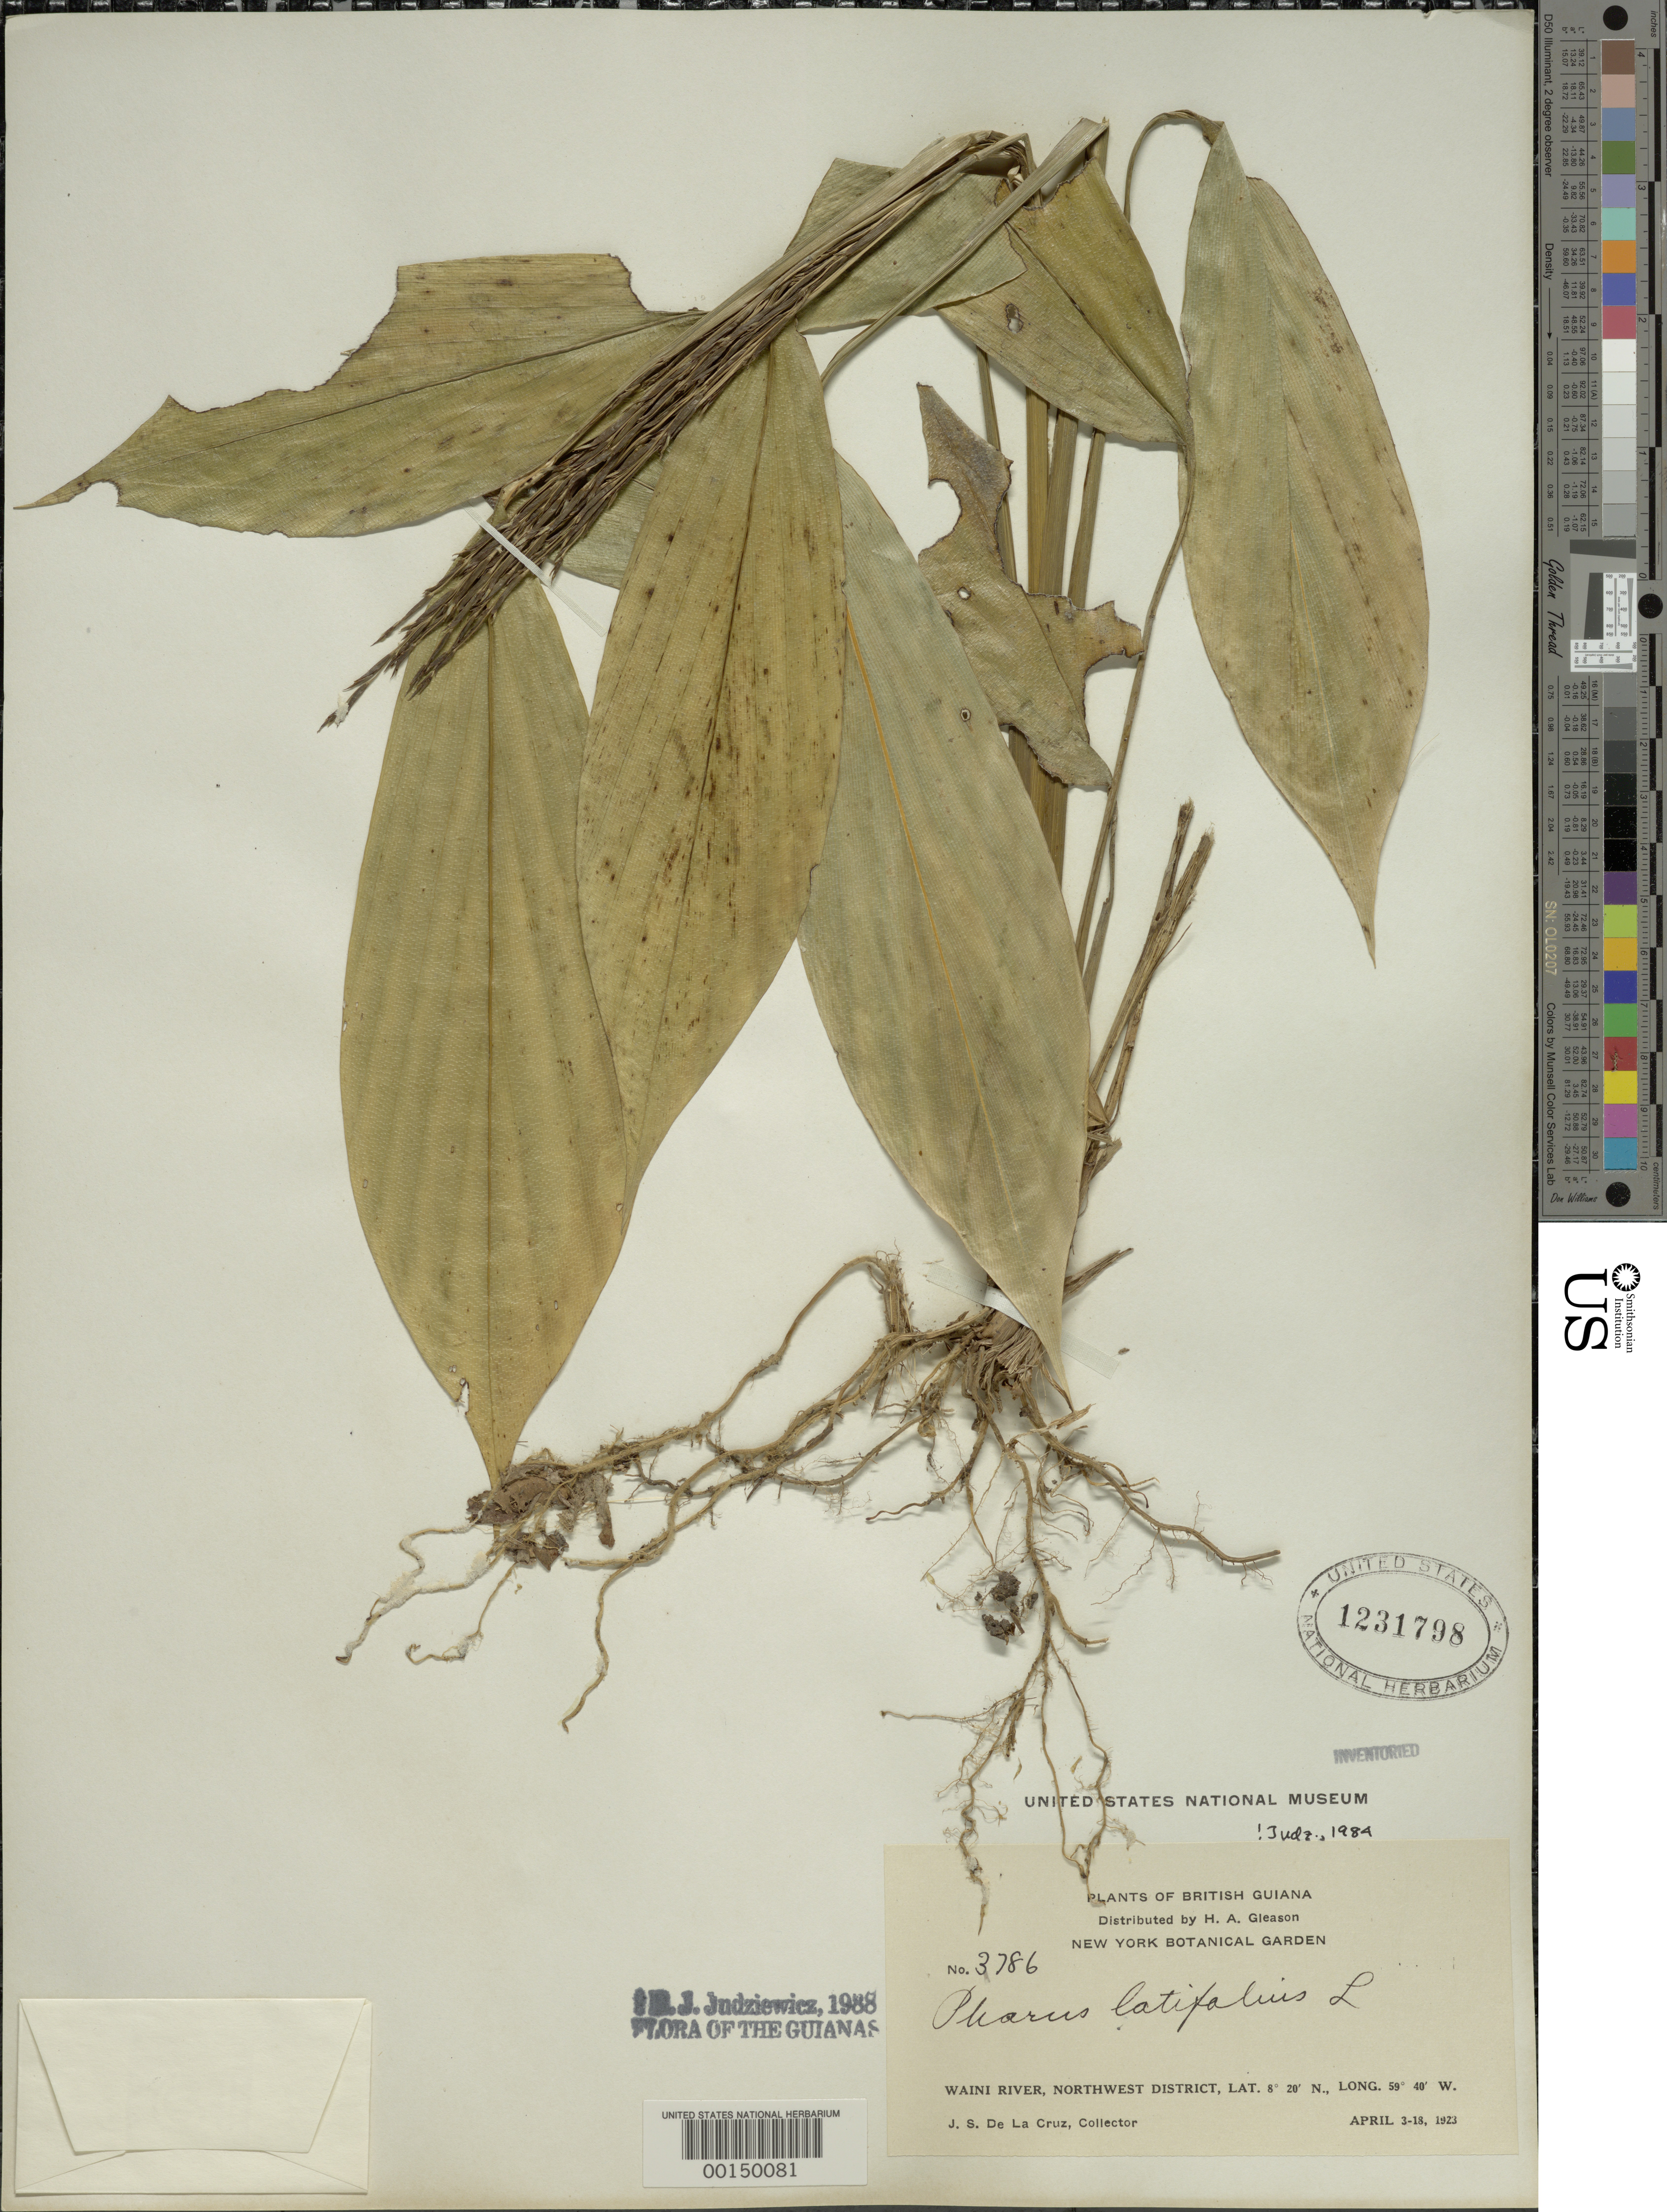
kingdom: Plantae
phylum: Tracheophyta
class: Liliopsida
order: Poales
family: Poaceae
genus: Pharus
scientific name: Pharus latifolius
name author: L.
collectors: J. S. de la Cruz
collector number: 3786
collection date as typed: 03 Apr 1923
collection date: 1923-04-03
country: Guyana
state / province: Barima-Waini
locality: Waini river, lat. 08 20'n: long. 59 40'w, (former) northwest dist.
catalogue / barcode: US 1231798